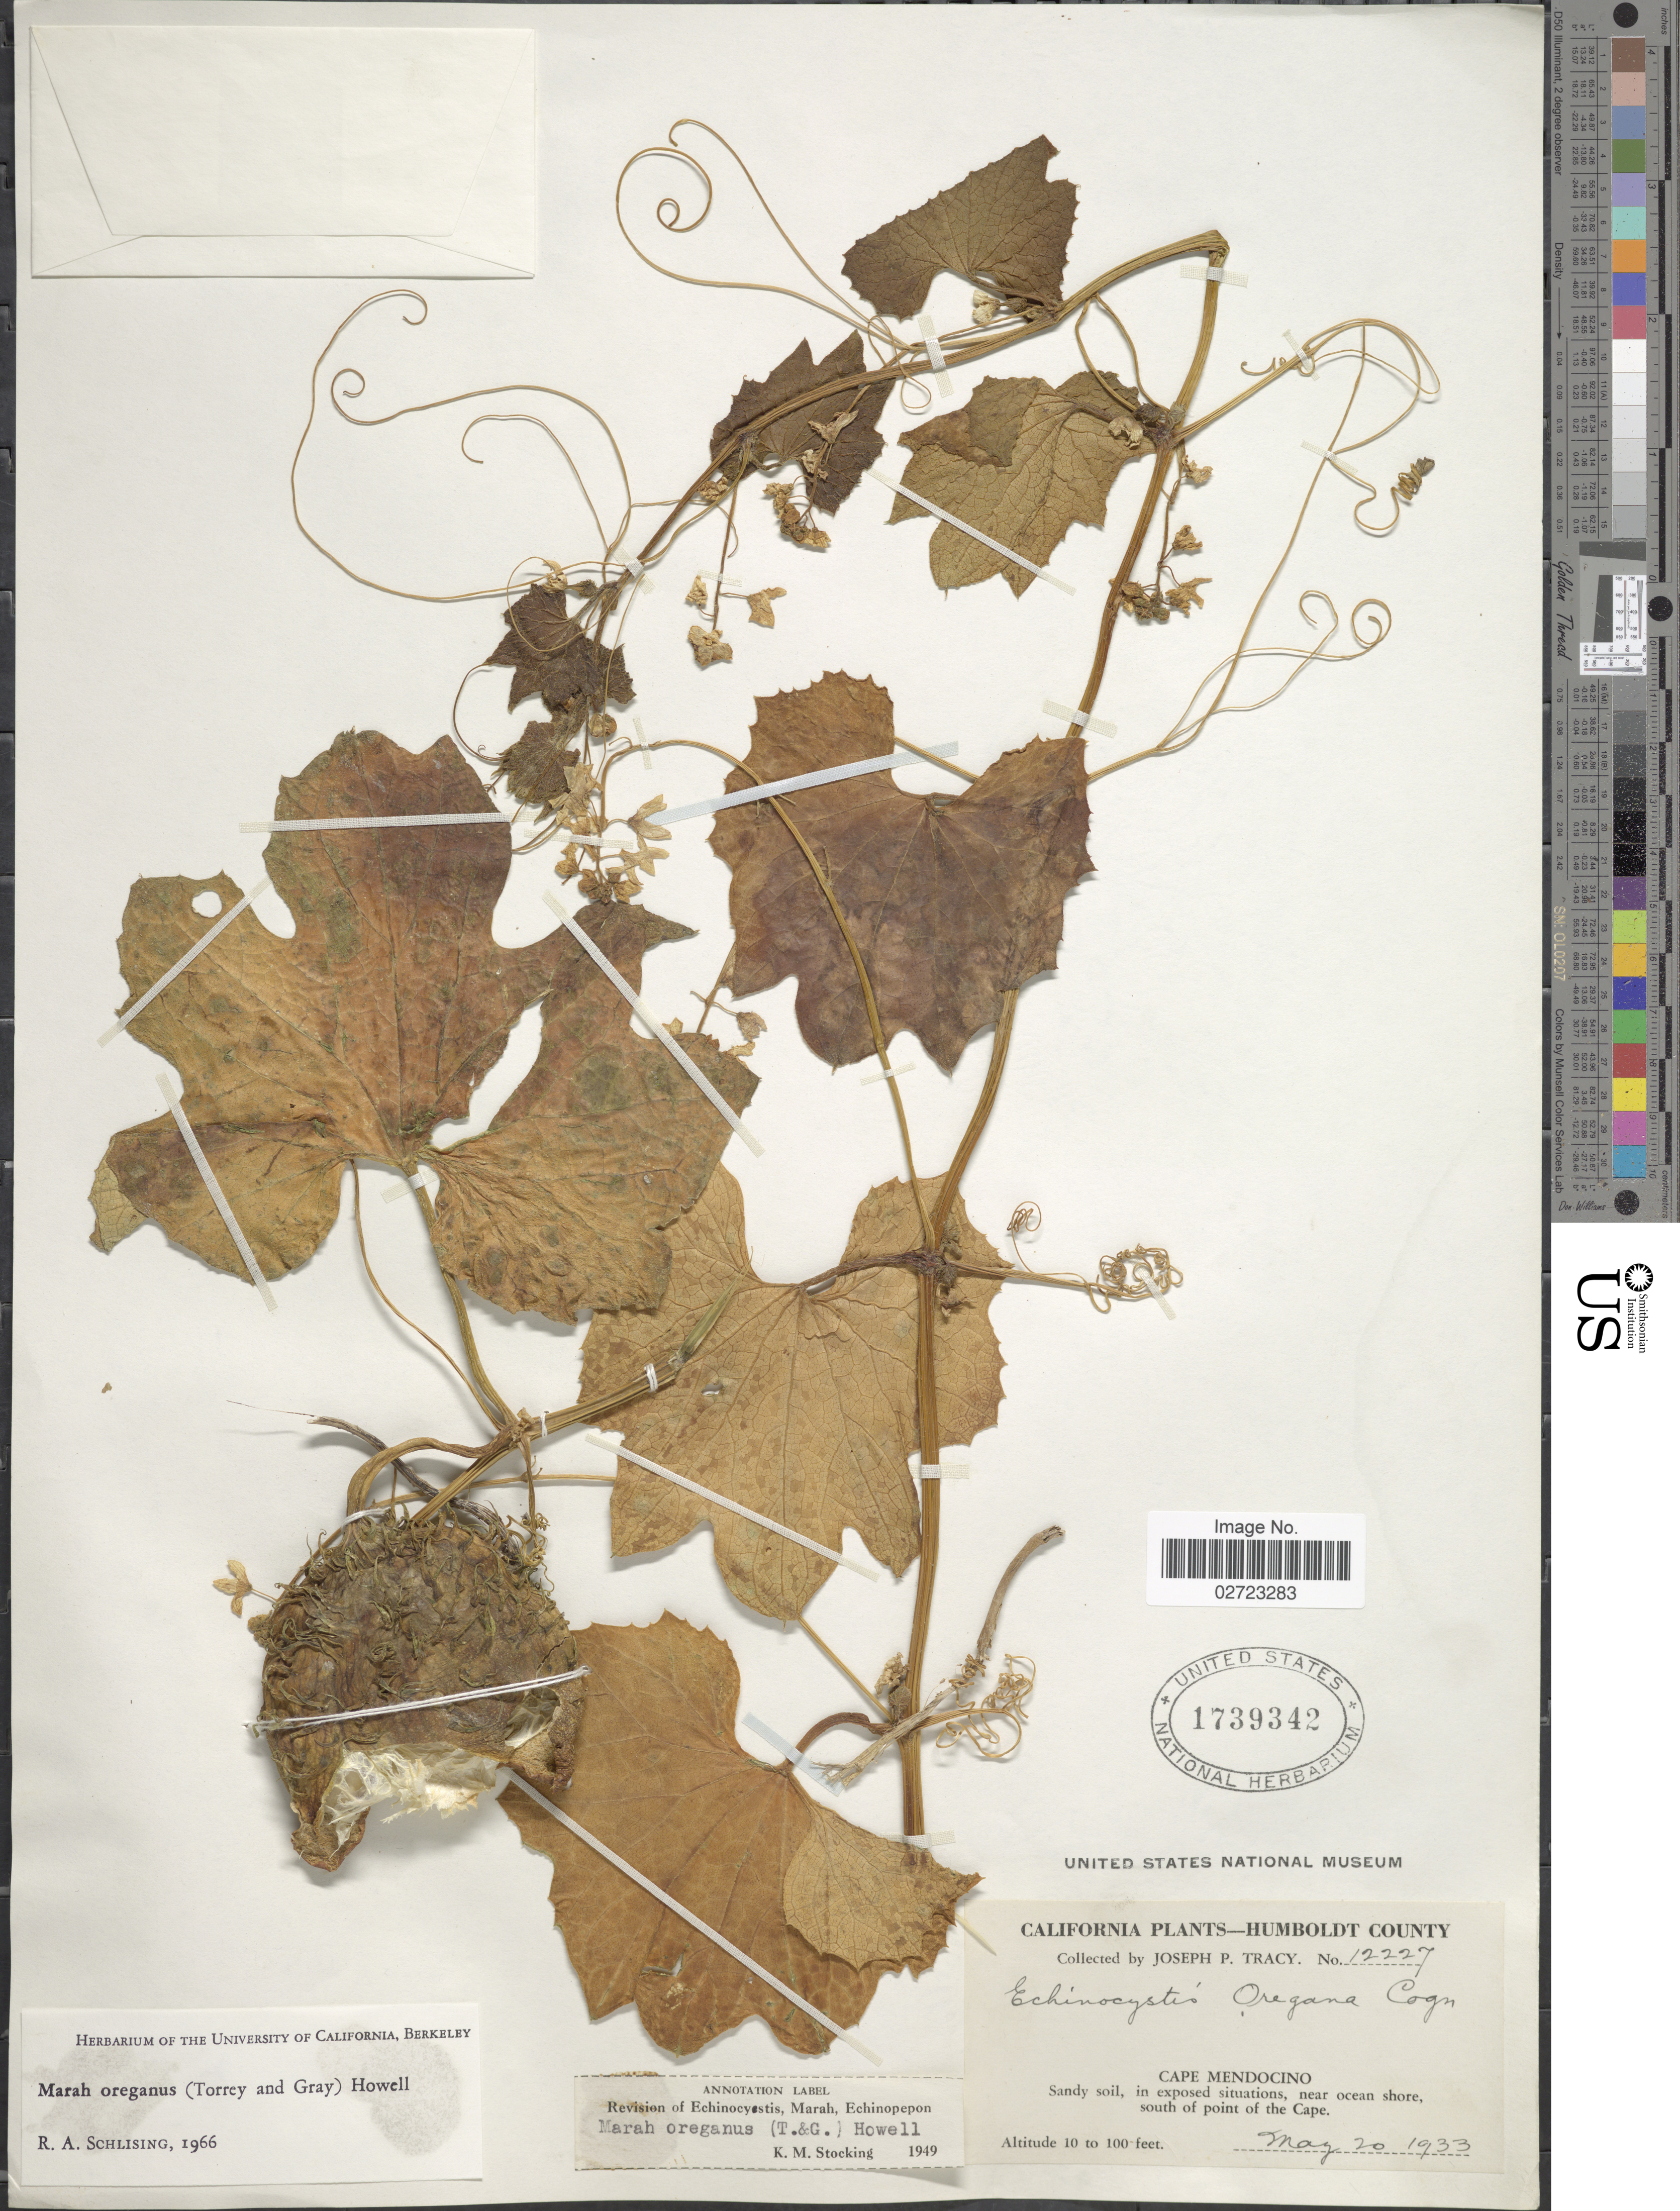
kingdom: Plantae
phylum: Tracheophyta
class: Magnoliopsida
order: Cucurbitales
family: Cucurbitaceae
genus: Marah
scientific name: Marah oregana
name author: (Torr. & A. Gray) Howell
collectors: J. Tracy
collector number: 12227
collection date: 1933-05-20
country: United States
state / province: California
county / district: Humboldt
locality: Humboldt County, Cape Mendocino, near ocean shore, south of point of the Cape.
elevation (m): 3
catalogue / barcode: US 1739342